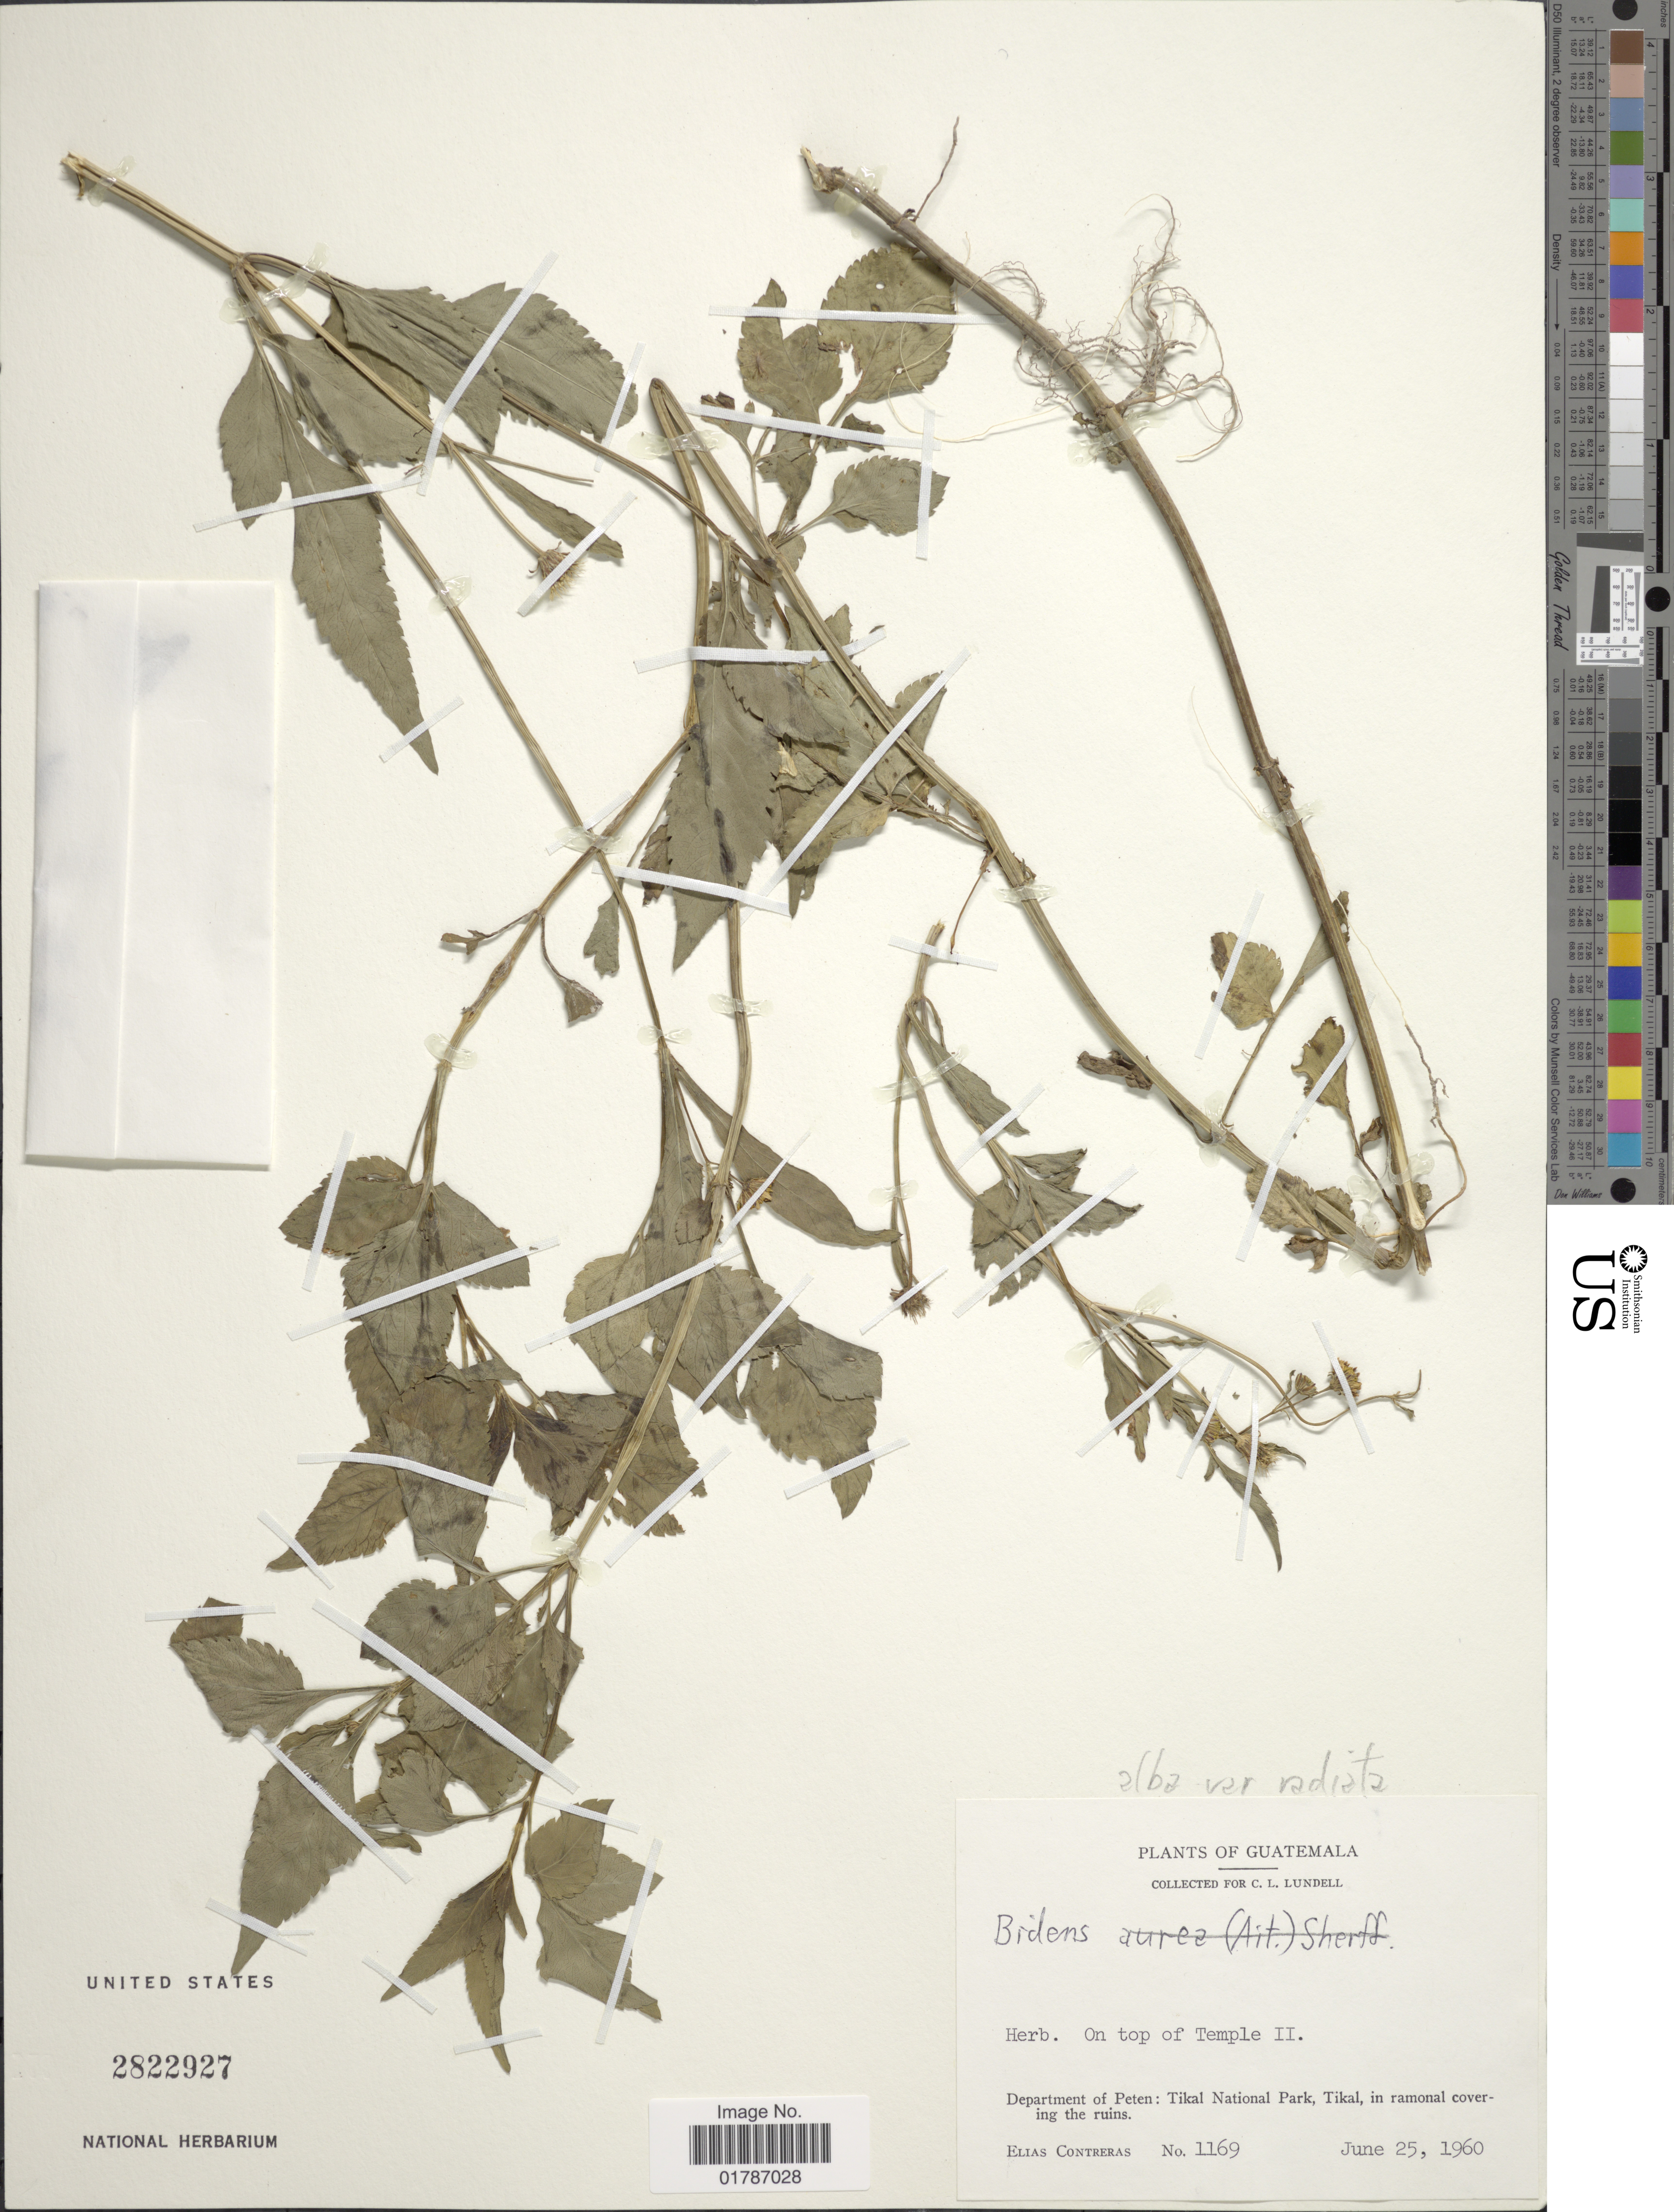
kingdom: Plantae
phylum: Tracheophyta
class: Magnoliopsida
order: Asterales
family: Asteraceae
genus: Bidens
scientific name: Bidens alba var. radiata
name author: (Sch. Bip.) R.E. Ballard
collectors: E. Contreras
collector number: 1169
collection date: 1960-06-25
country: Guatemala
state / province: El Petén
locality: Department of Peten: Tikal National Park, Tikal, in ramonal covering the ruins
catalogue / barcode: US 2822927